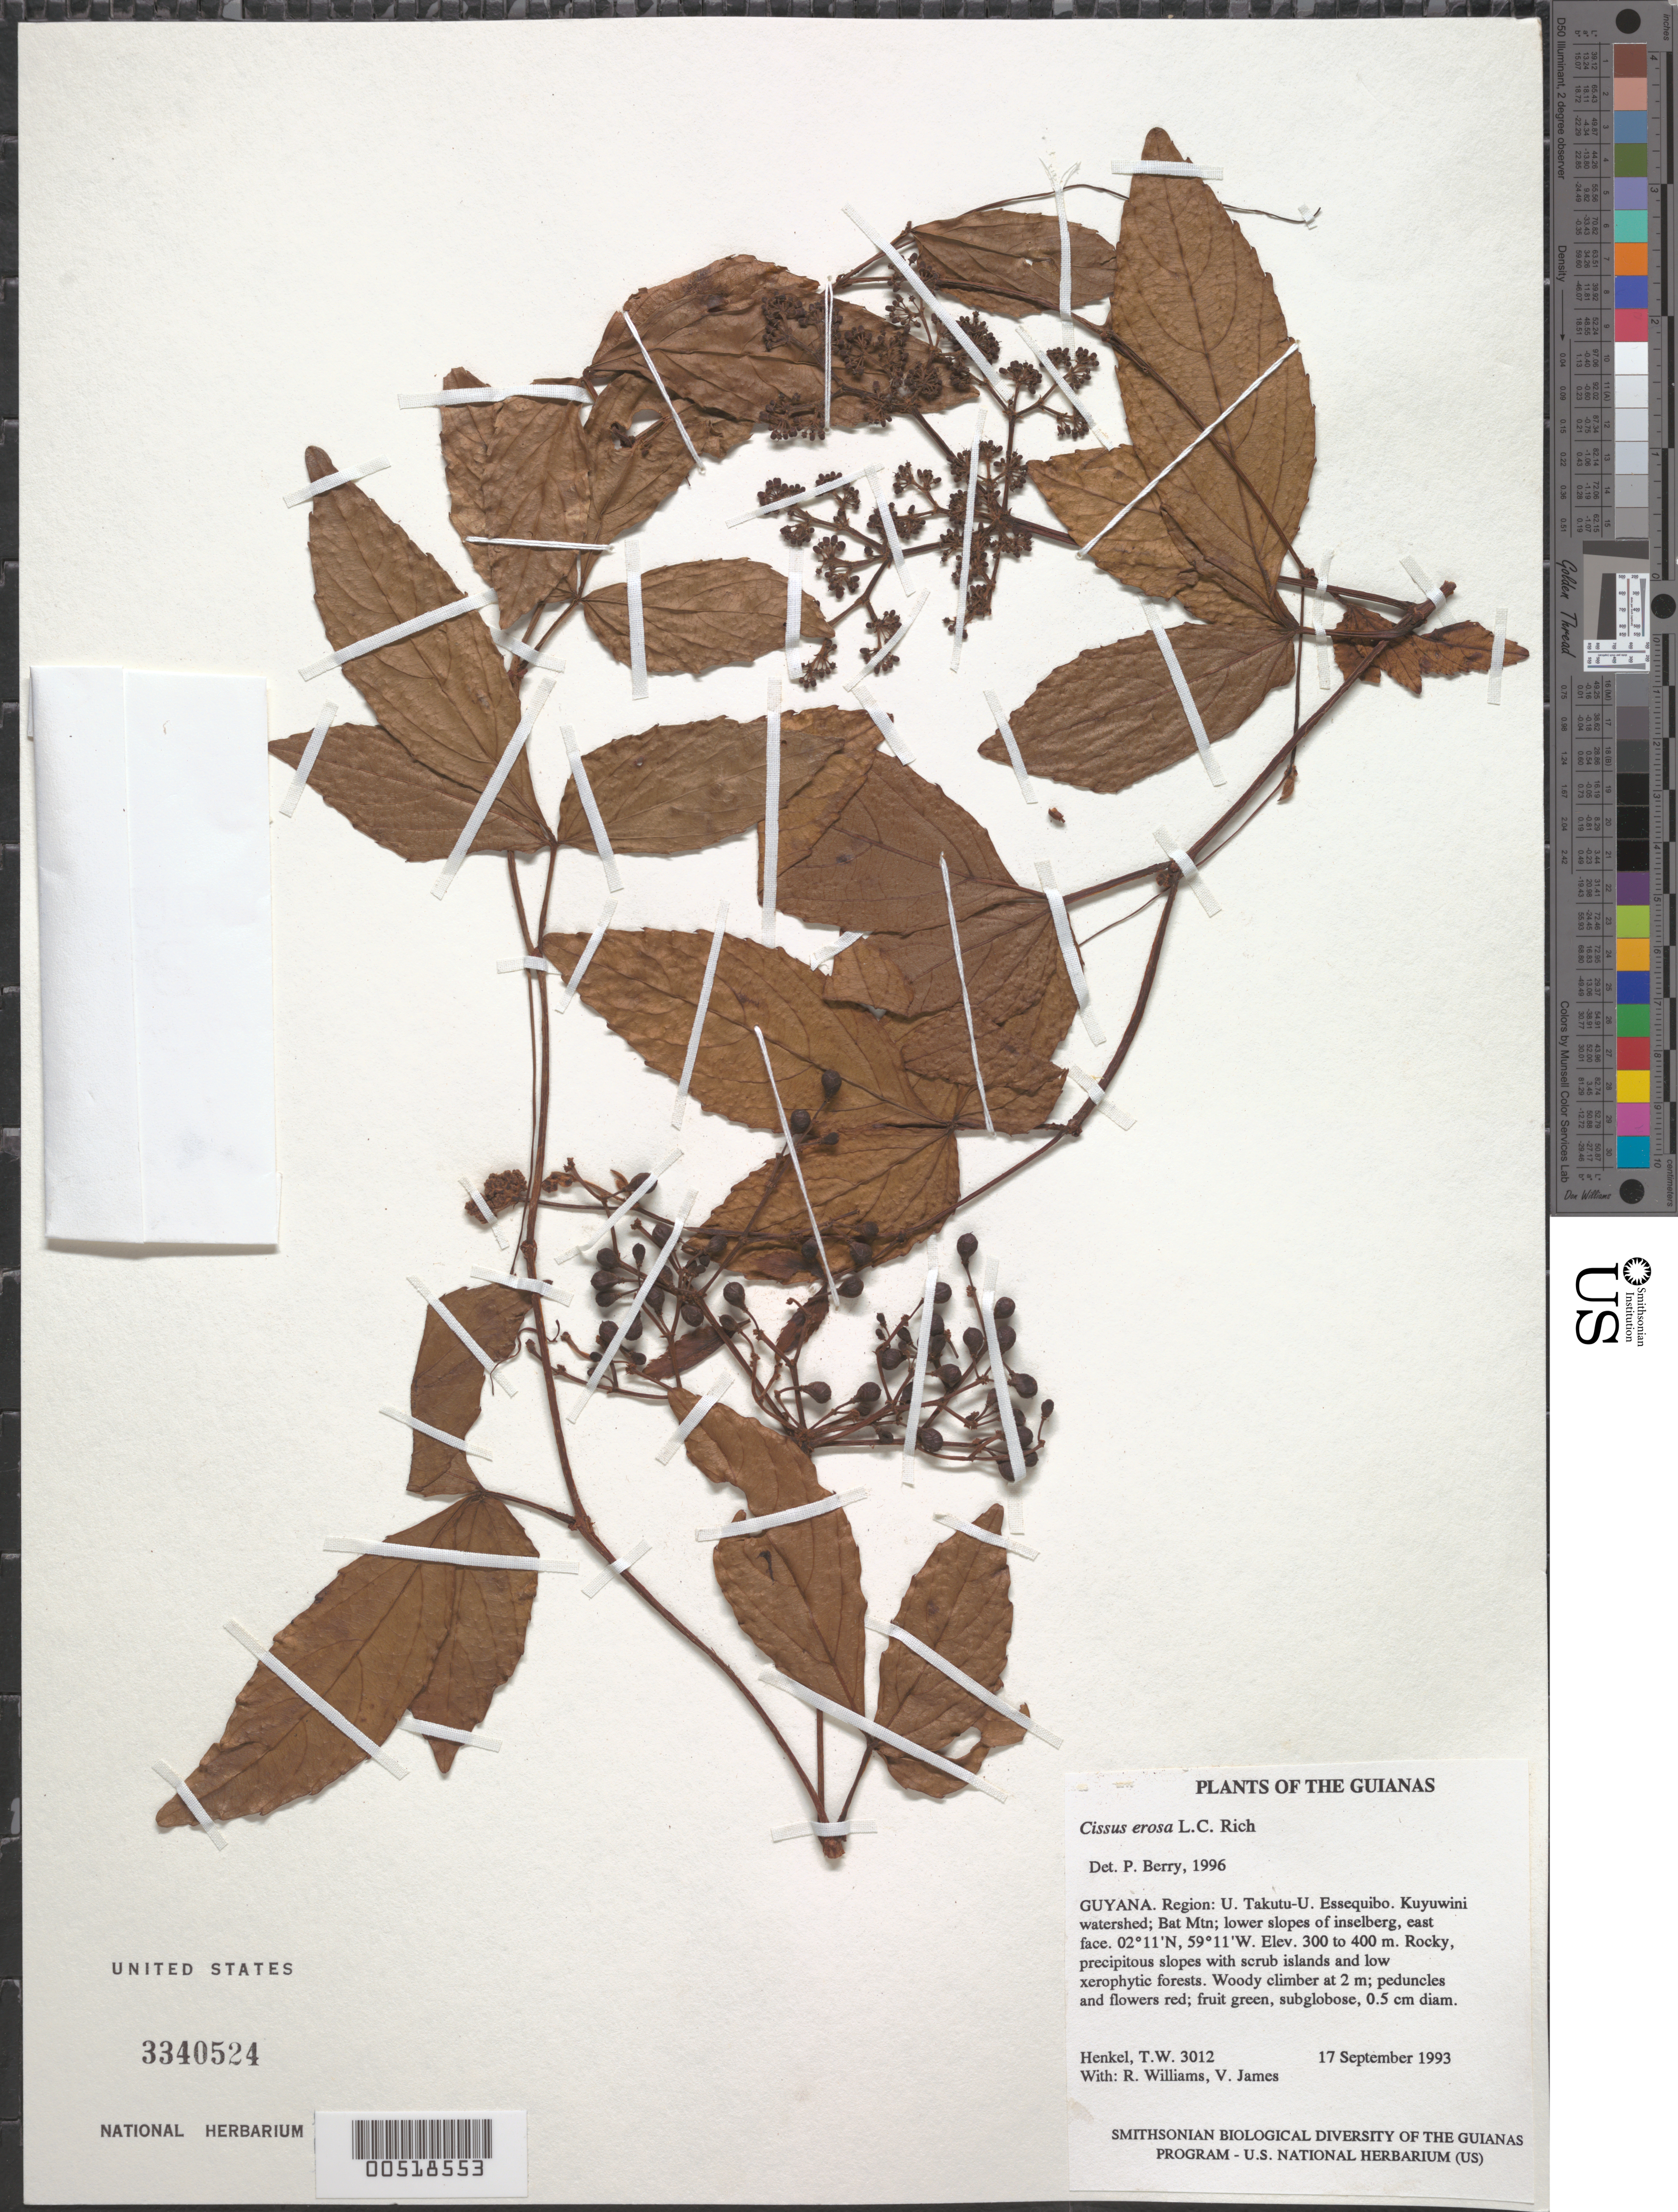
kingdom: Plantae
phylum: Tracheophyta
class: Magnoliopsida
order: Vitales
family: Vitaceae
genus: Cissus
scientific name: Cissus erosa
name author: Rich.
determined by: Berry, P. E., (WIS), University of Wisconsin - Madison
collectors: T. Henkel, R. Williams & V. James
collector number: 3012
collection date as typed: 17 September 1993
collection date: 1993-09-17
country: Guyana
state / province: U. Takutu-U. Essequibo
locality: Kuyuwini watershed; Bat Mtn; lower slopes of inselberg, east face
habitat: Rocky, precipitous slopes with scrub islands and low xerophytic forests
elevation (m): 300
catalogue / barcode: US 3340524